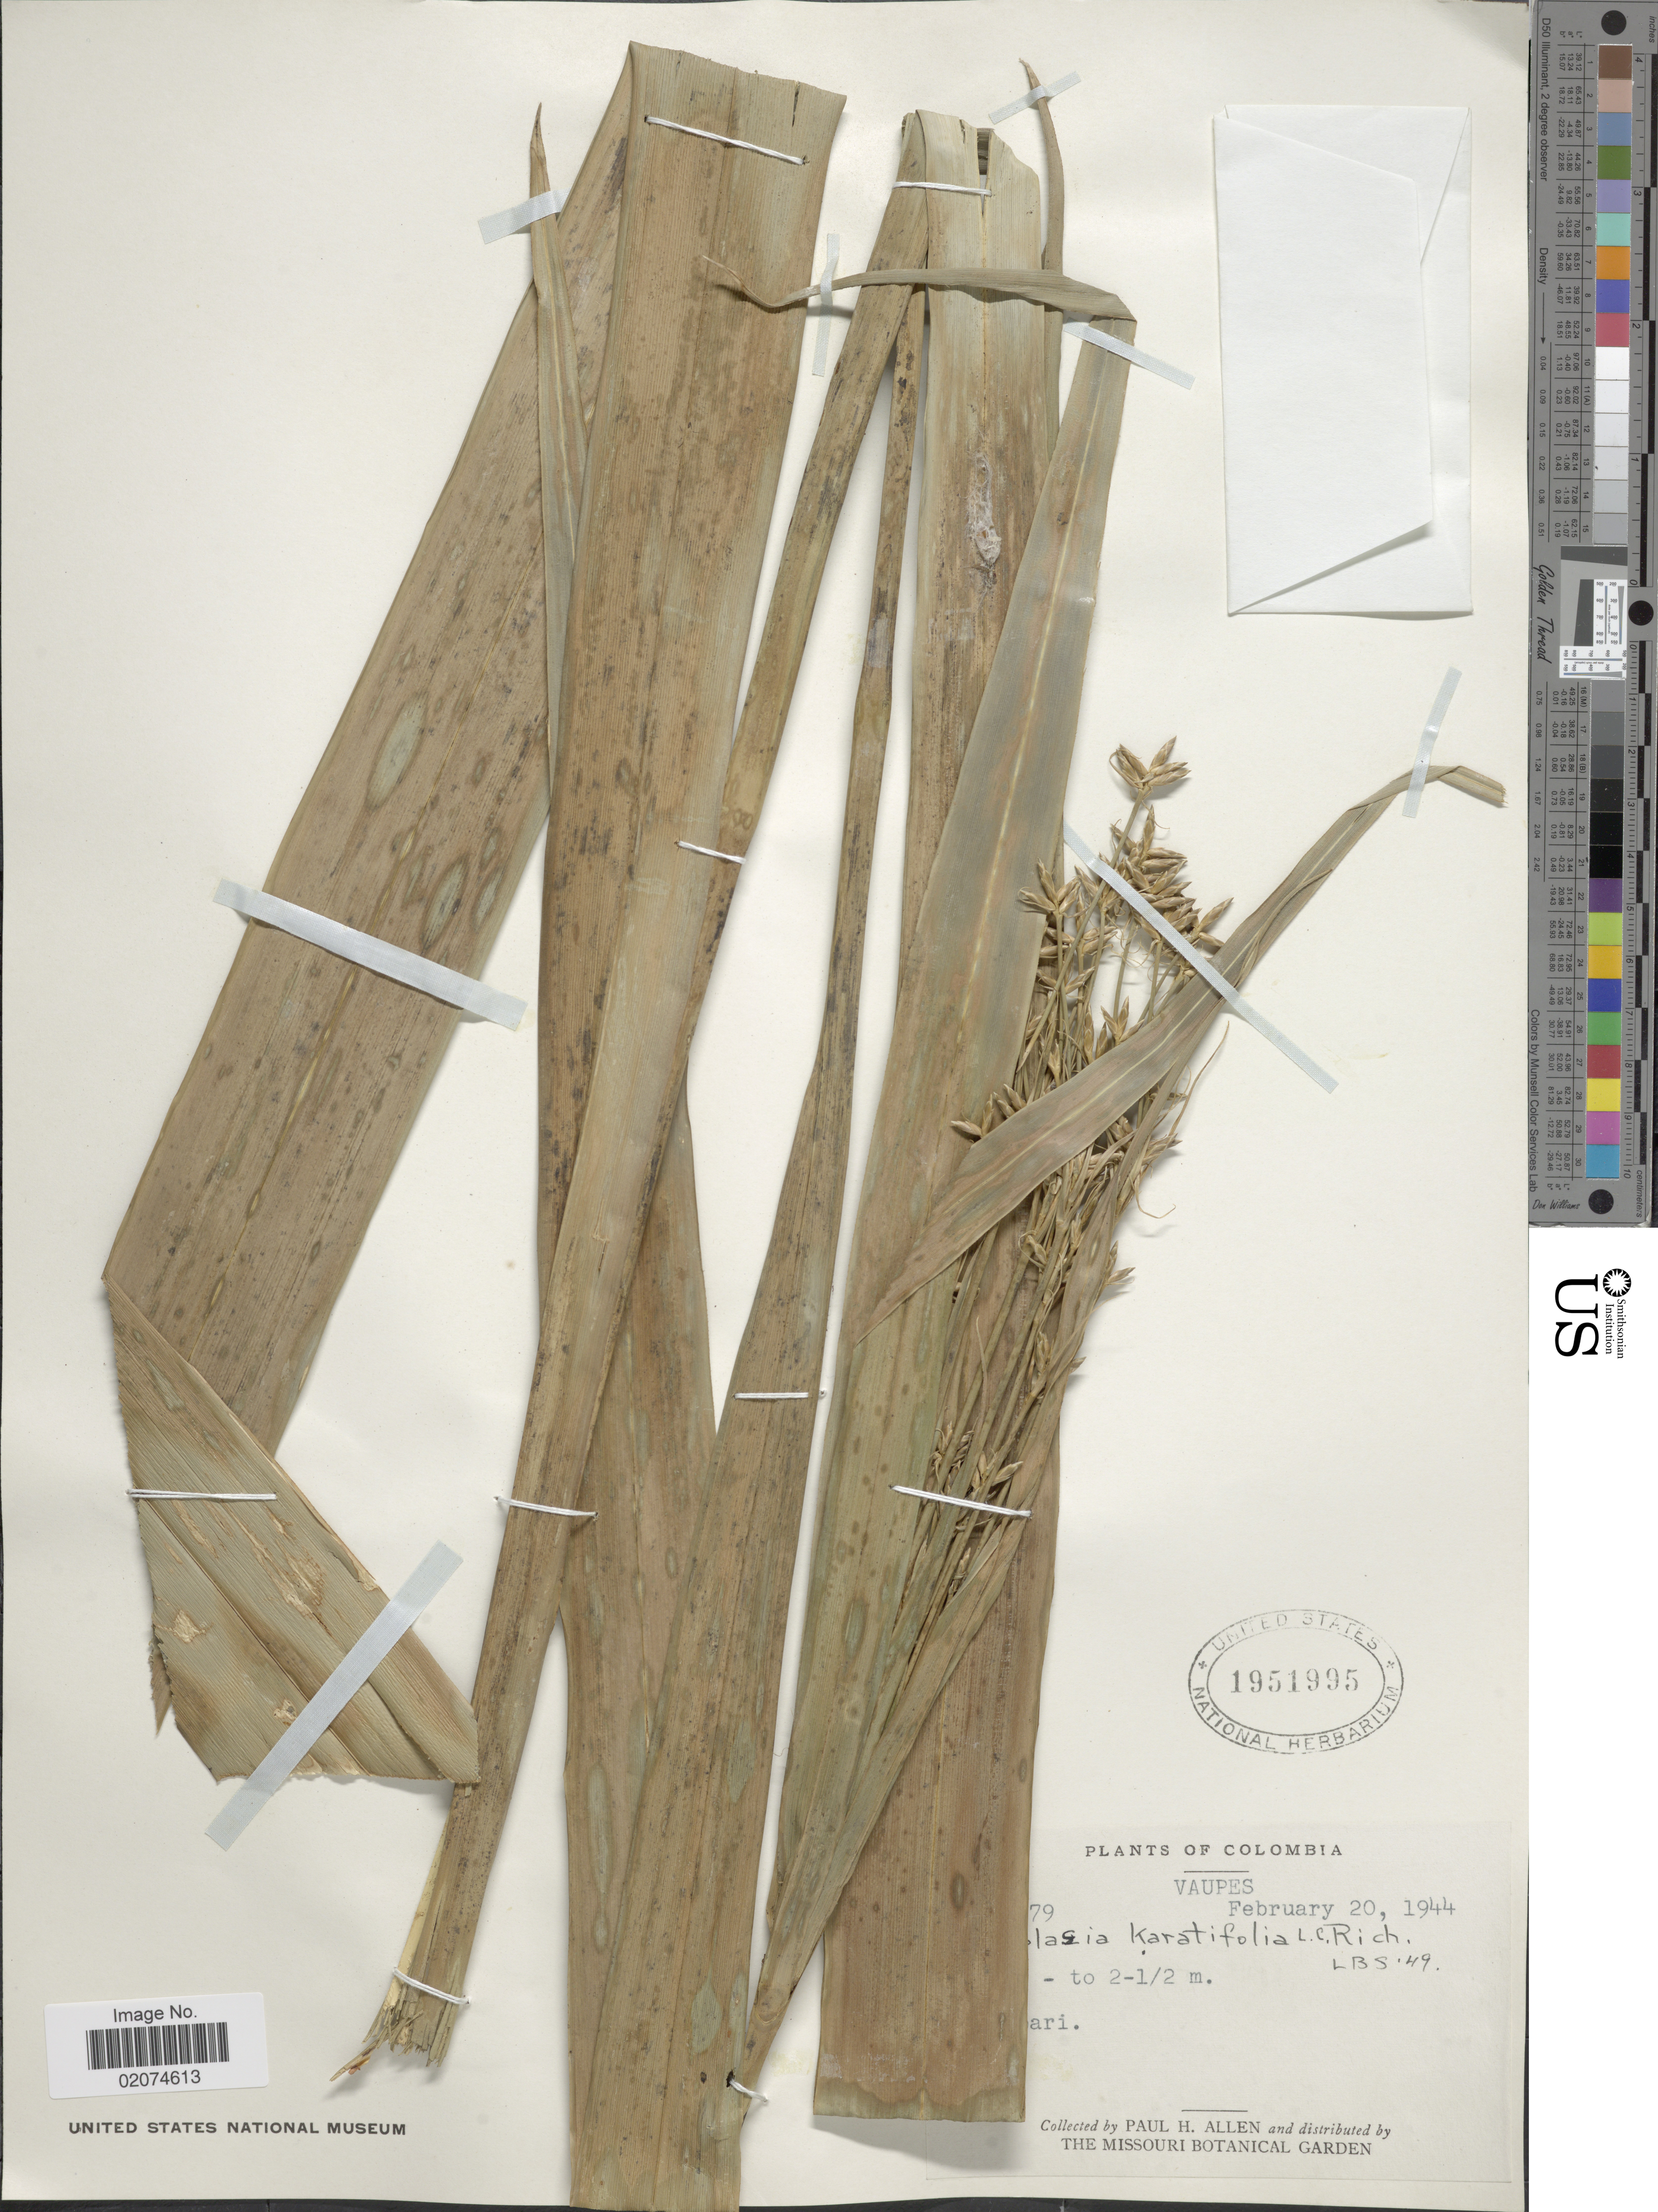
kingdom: Plantae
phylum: Tracheophyta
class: Liliopsida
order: Poales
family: Cyperaceae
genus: Diplasia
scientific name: Diplasia karatifolia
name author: Rich.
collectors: P. H. Allen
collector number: !79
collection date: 1944-02-20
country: Colombia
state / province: Vaupés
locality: Colombia, Vaupes. [illegible text]ari.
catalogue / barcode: US 1951995